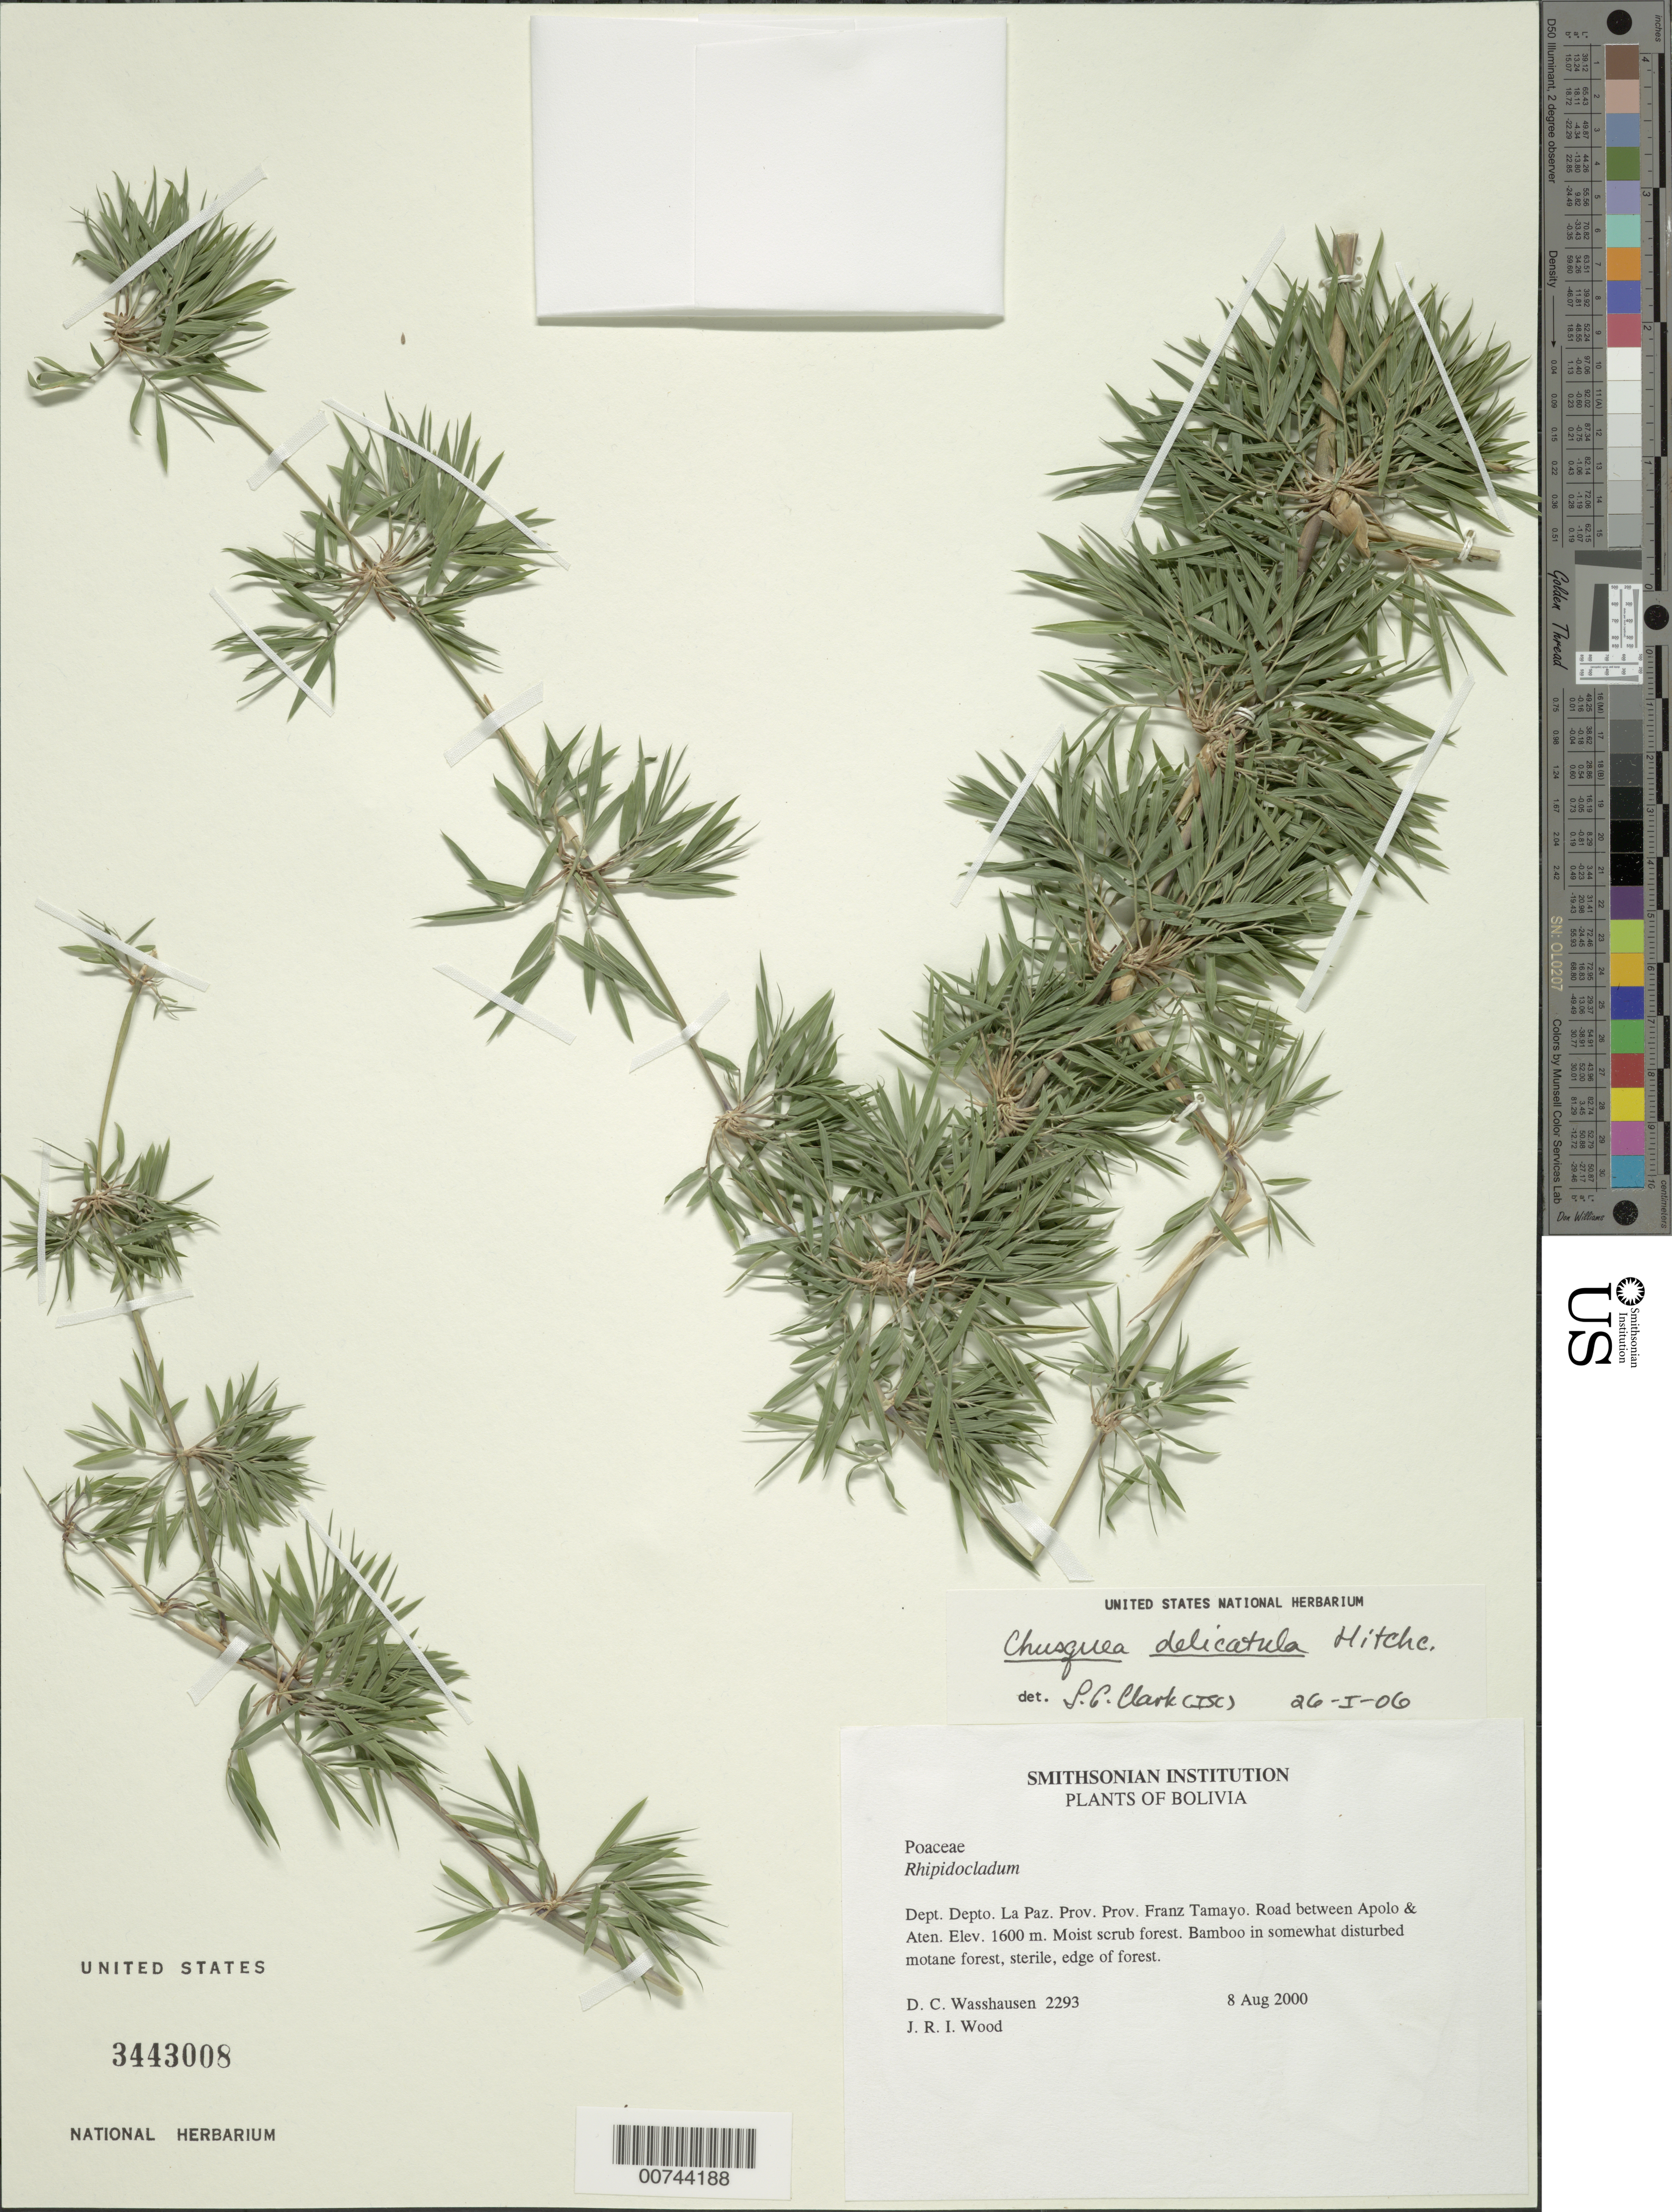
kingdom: Plantae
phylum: Tracheophyta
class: Liliopsida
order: Poales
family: Poaceae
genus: Chusquea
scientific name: Chusquea delicatula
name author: Hitchc.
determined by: Clark, Lynn G., (ISC), Iowa State University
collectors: D. C. Wasshausen & J. R. I. Wood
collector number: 2293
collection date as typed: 08 Aug 2000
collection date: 2000-08-08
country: Bolivia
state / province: La Paz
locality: Franz Tamayo Prov., Road between Apolo & Aten.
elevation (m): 1600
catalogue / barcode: US 3443008